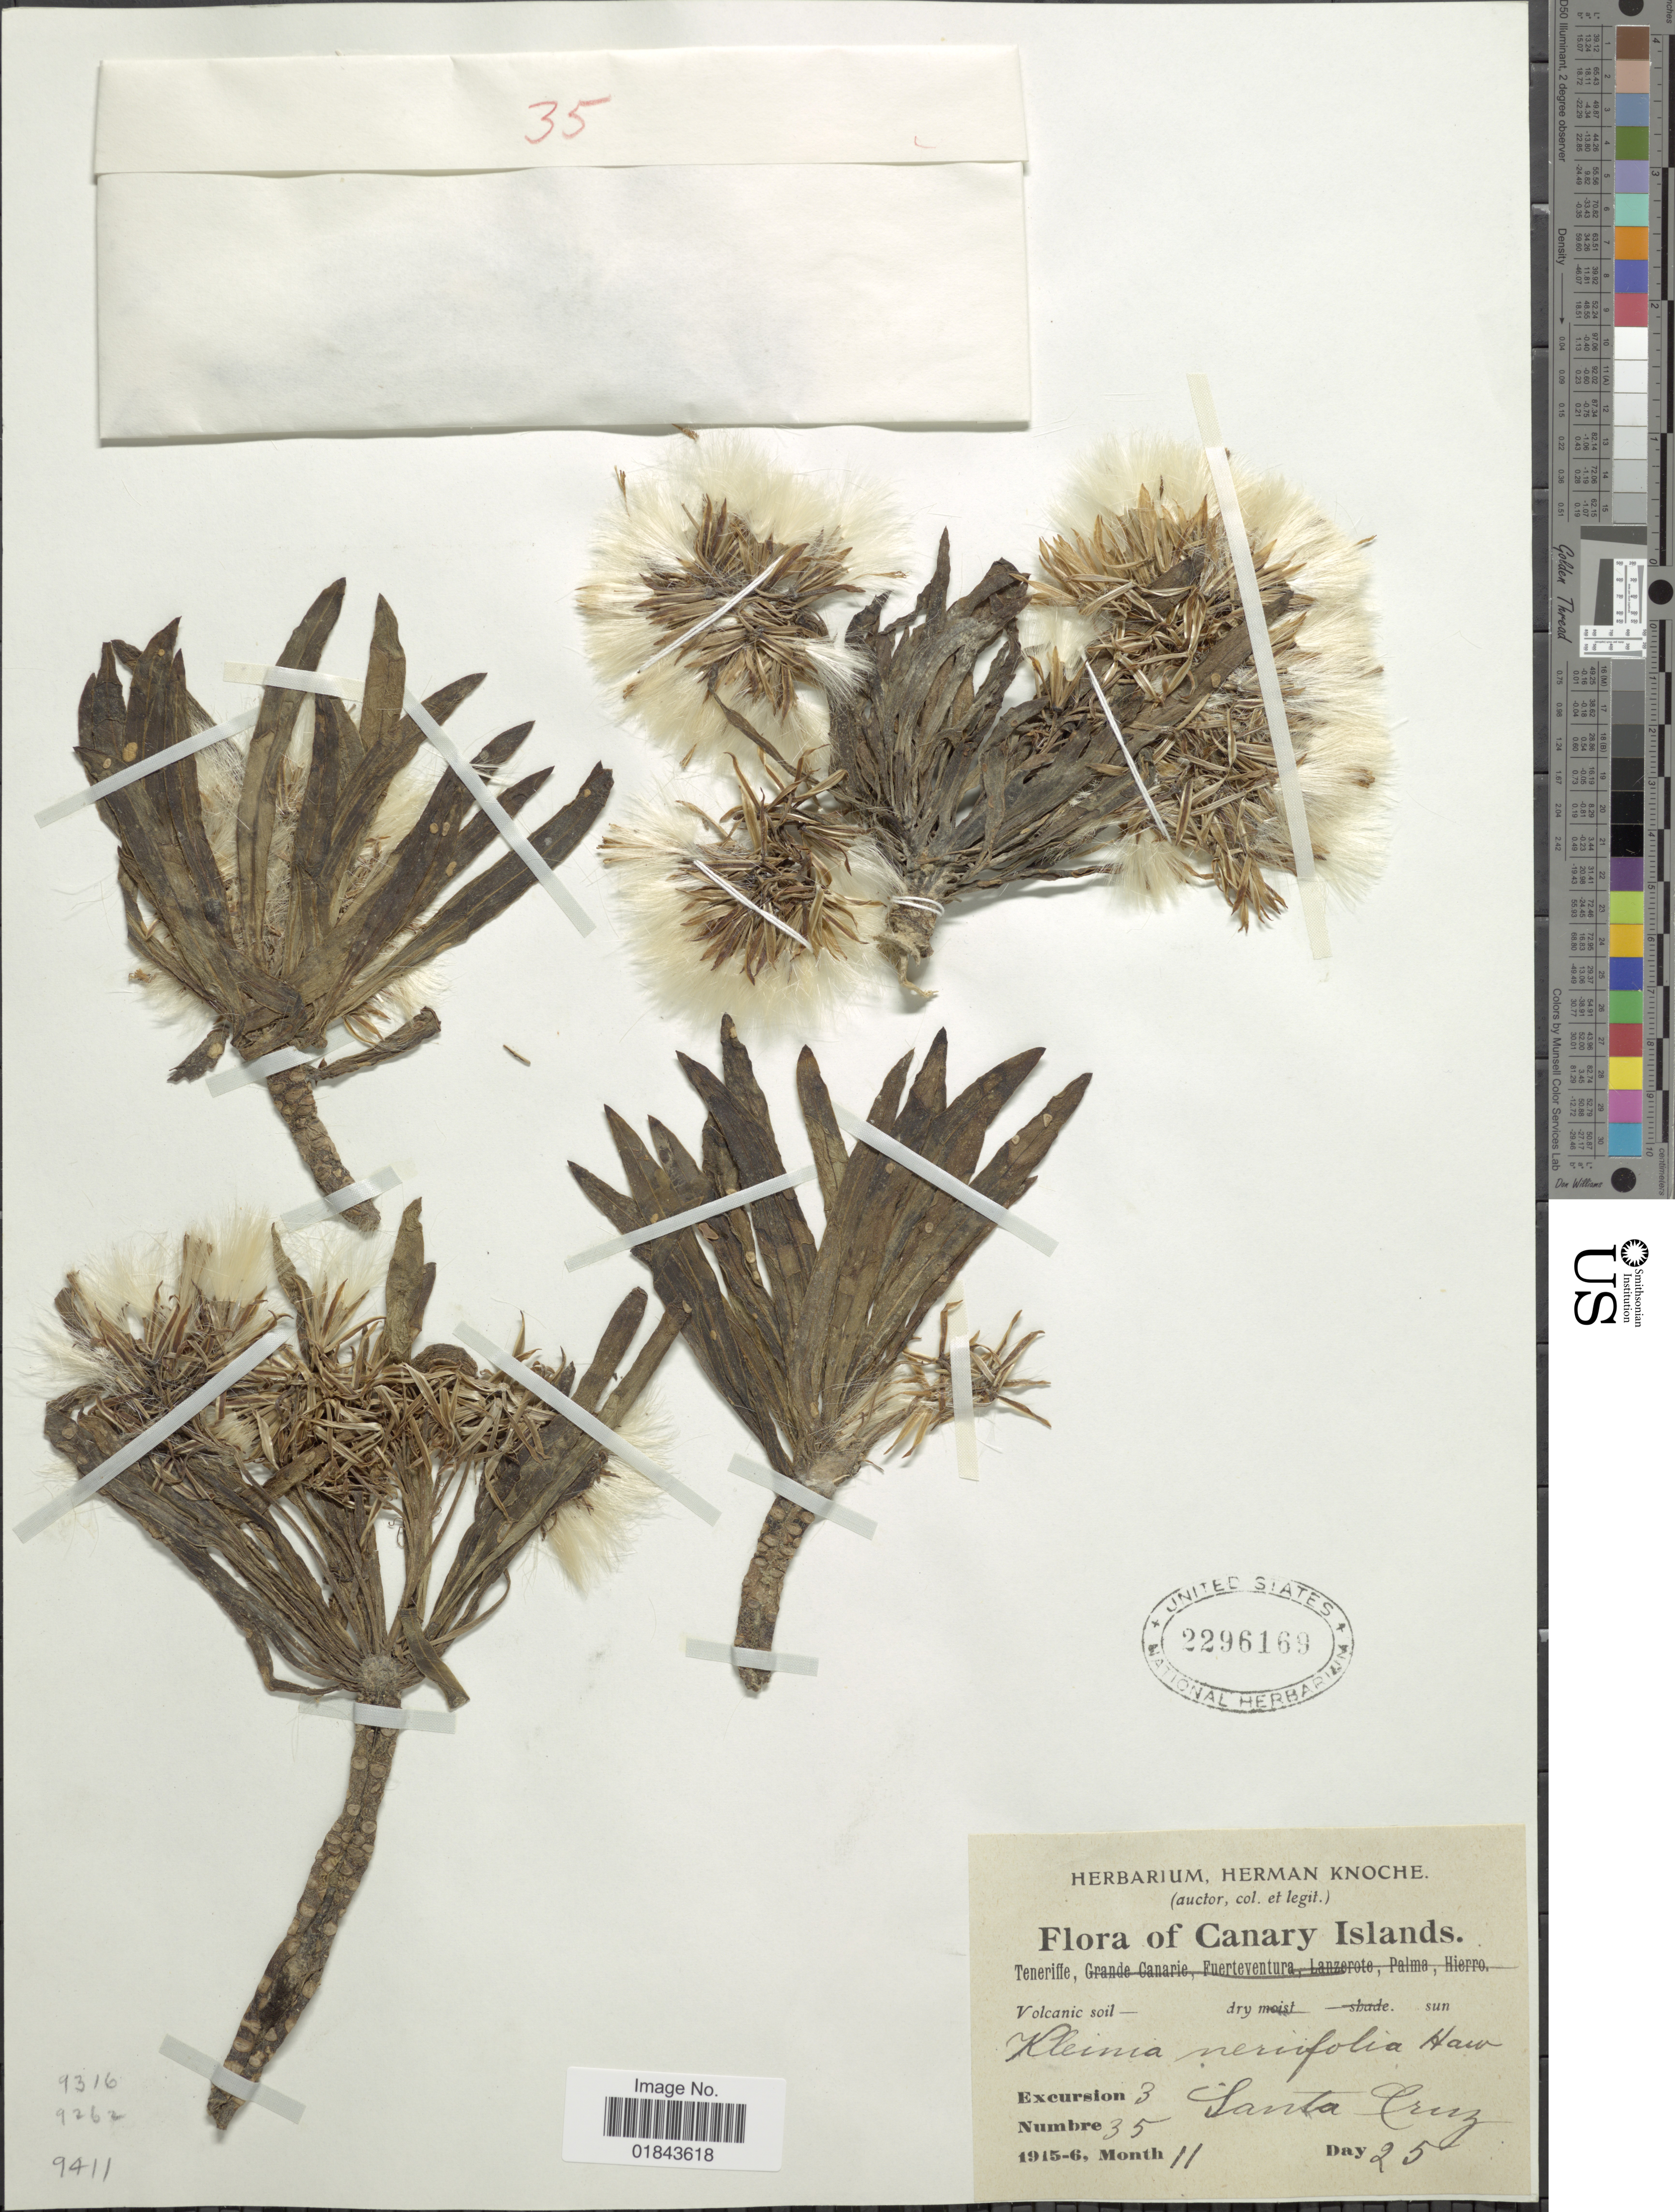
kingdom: Plantae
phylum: Tracheophyta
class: Magnoliopsida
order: Asterales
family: Asteraceae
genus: Kleinia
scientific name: Kleinia neriifolia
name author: Haw.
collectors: H. Knoche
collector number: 35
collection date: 1915-11-25/1916-11-25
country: Spain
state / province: Canarias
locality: Teneriffe, Santa Cruz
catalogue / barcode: US 2296169